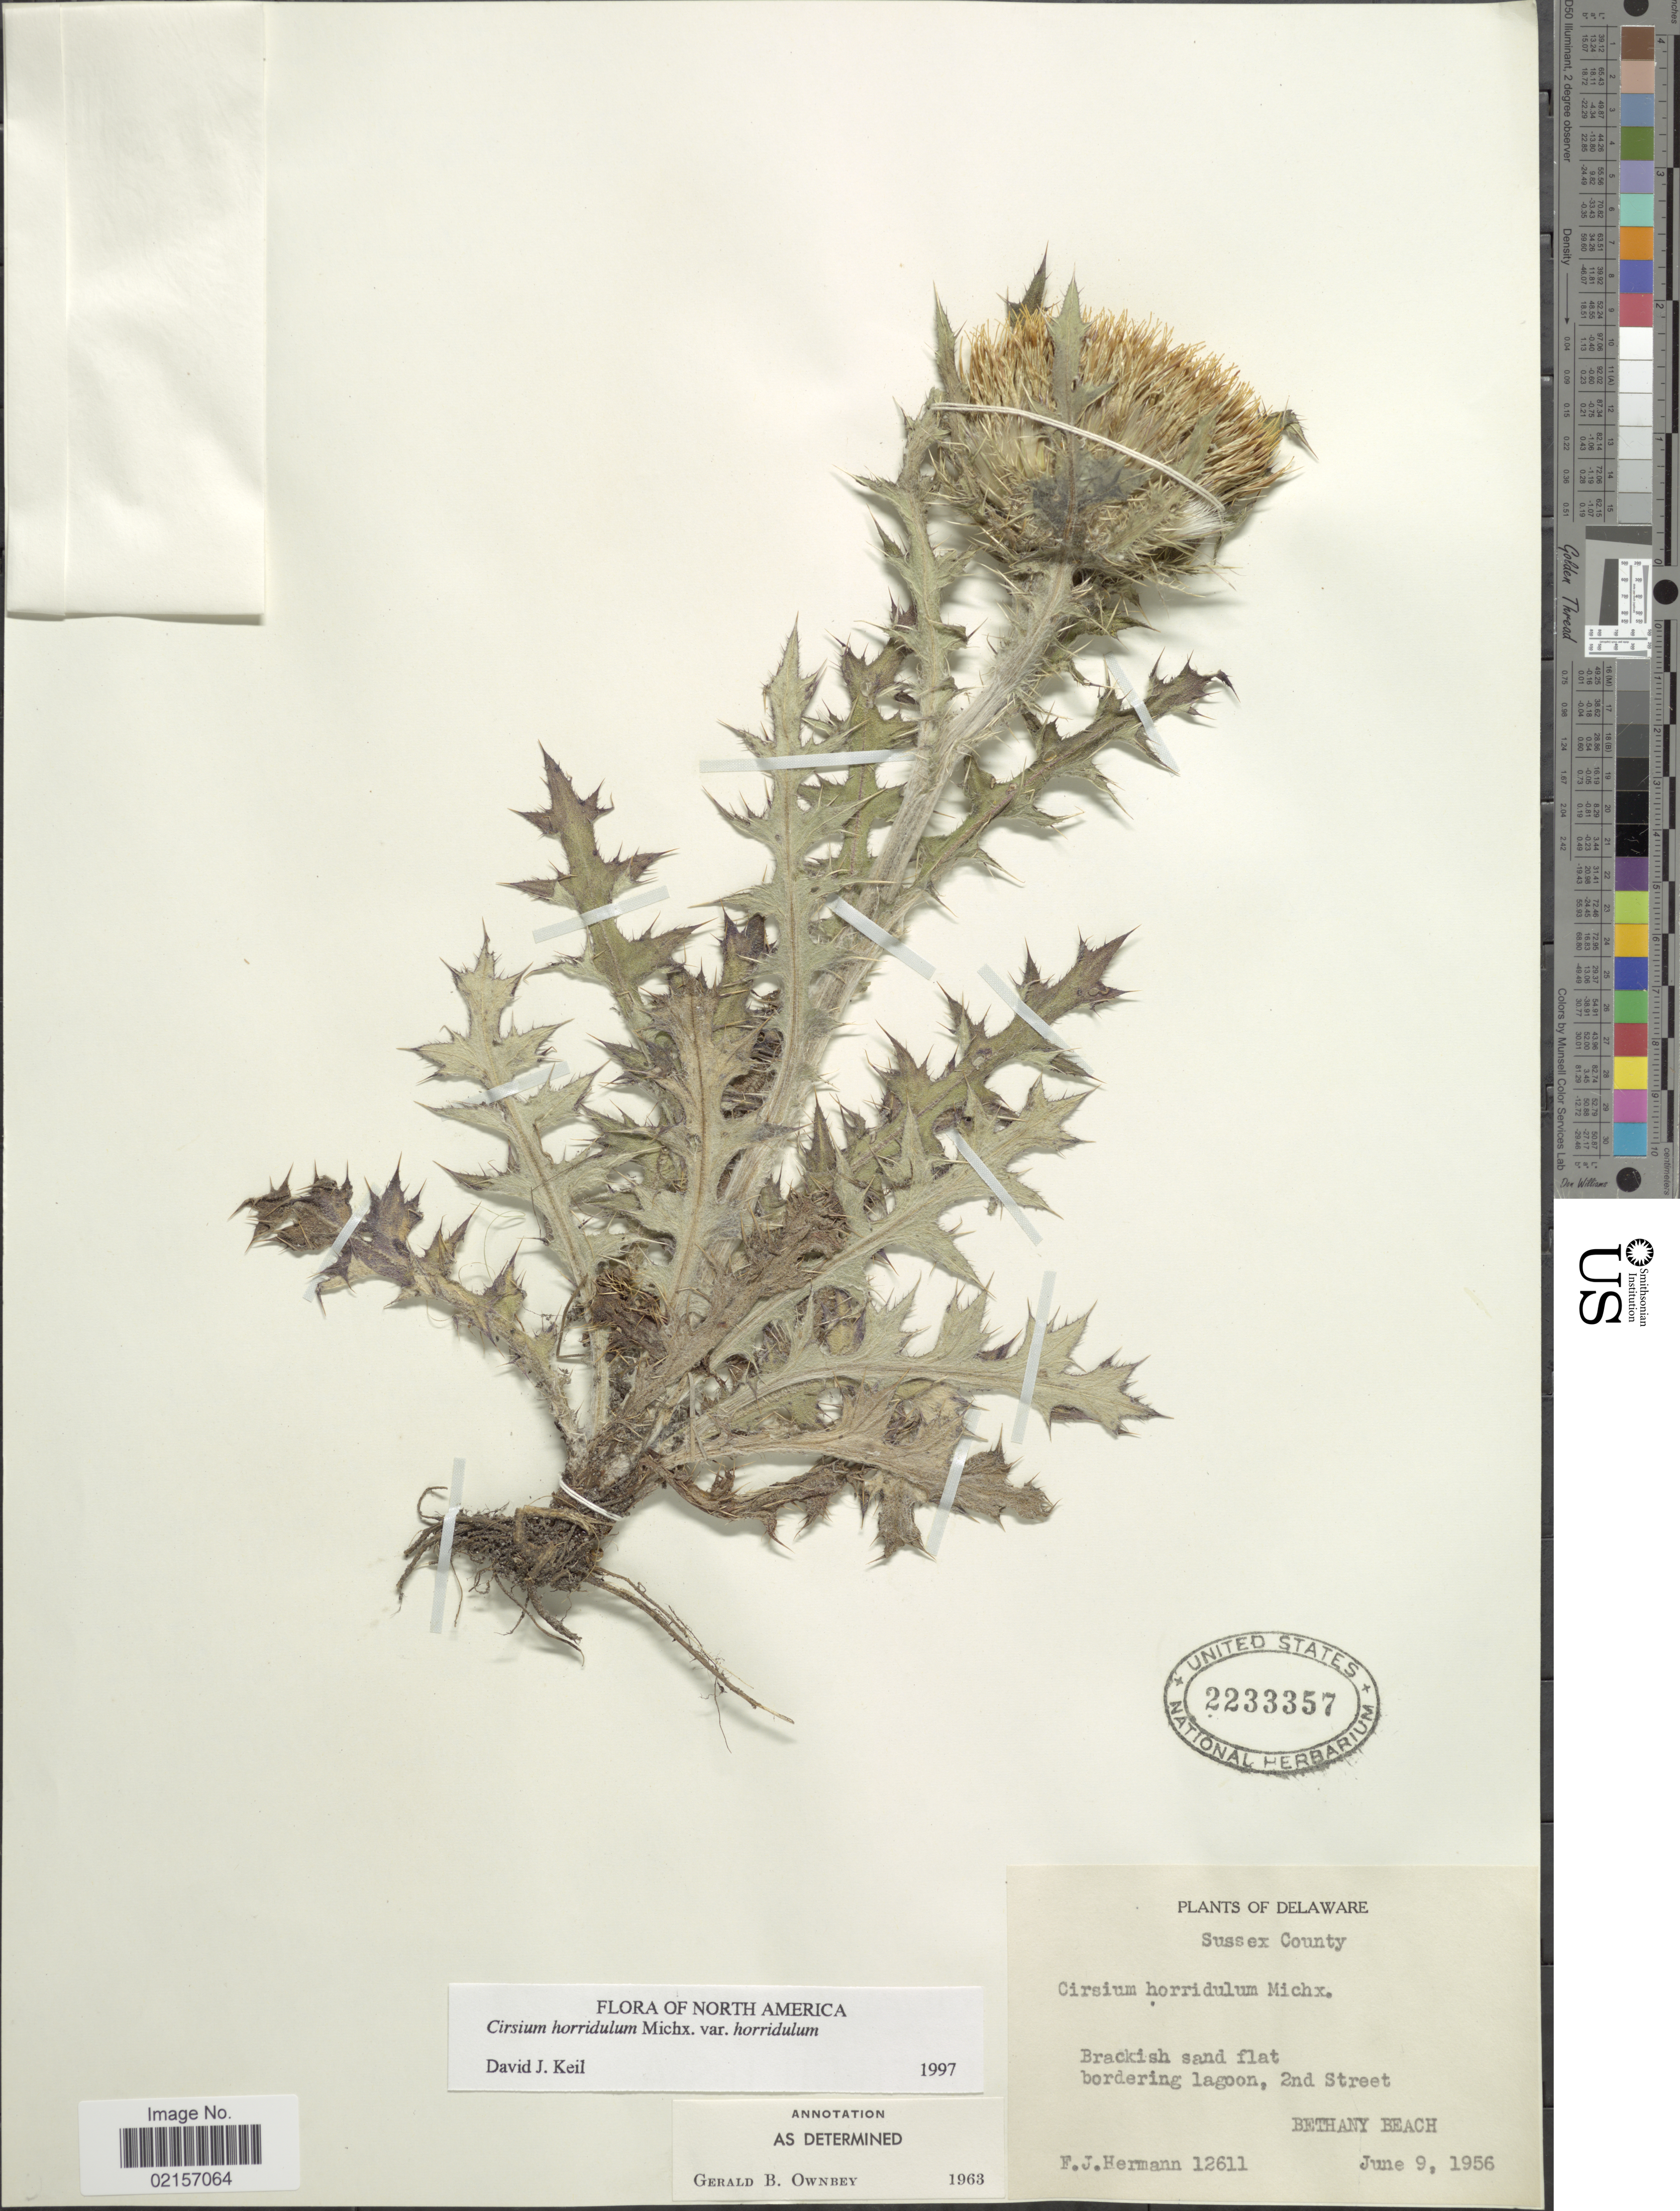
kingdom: Plantae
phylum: Tracheophyta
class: Magnoliopsida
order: Asterales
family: Asteraceae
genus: Cirsium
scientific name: Cirsium horridulum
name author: Michx.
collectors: F. J. Hermann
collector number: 12611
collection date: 1956-06-09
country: United States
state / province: Delaware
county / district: Sussex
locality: Brackish sand flat, bordering lagoon, 2nd street, Bethany Beach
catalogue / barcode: US 2233357